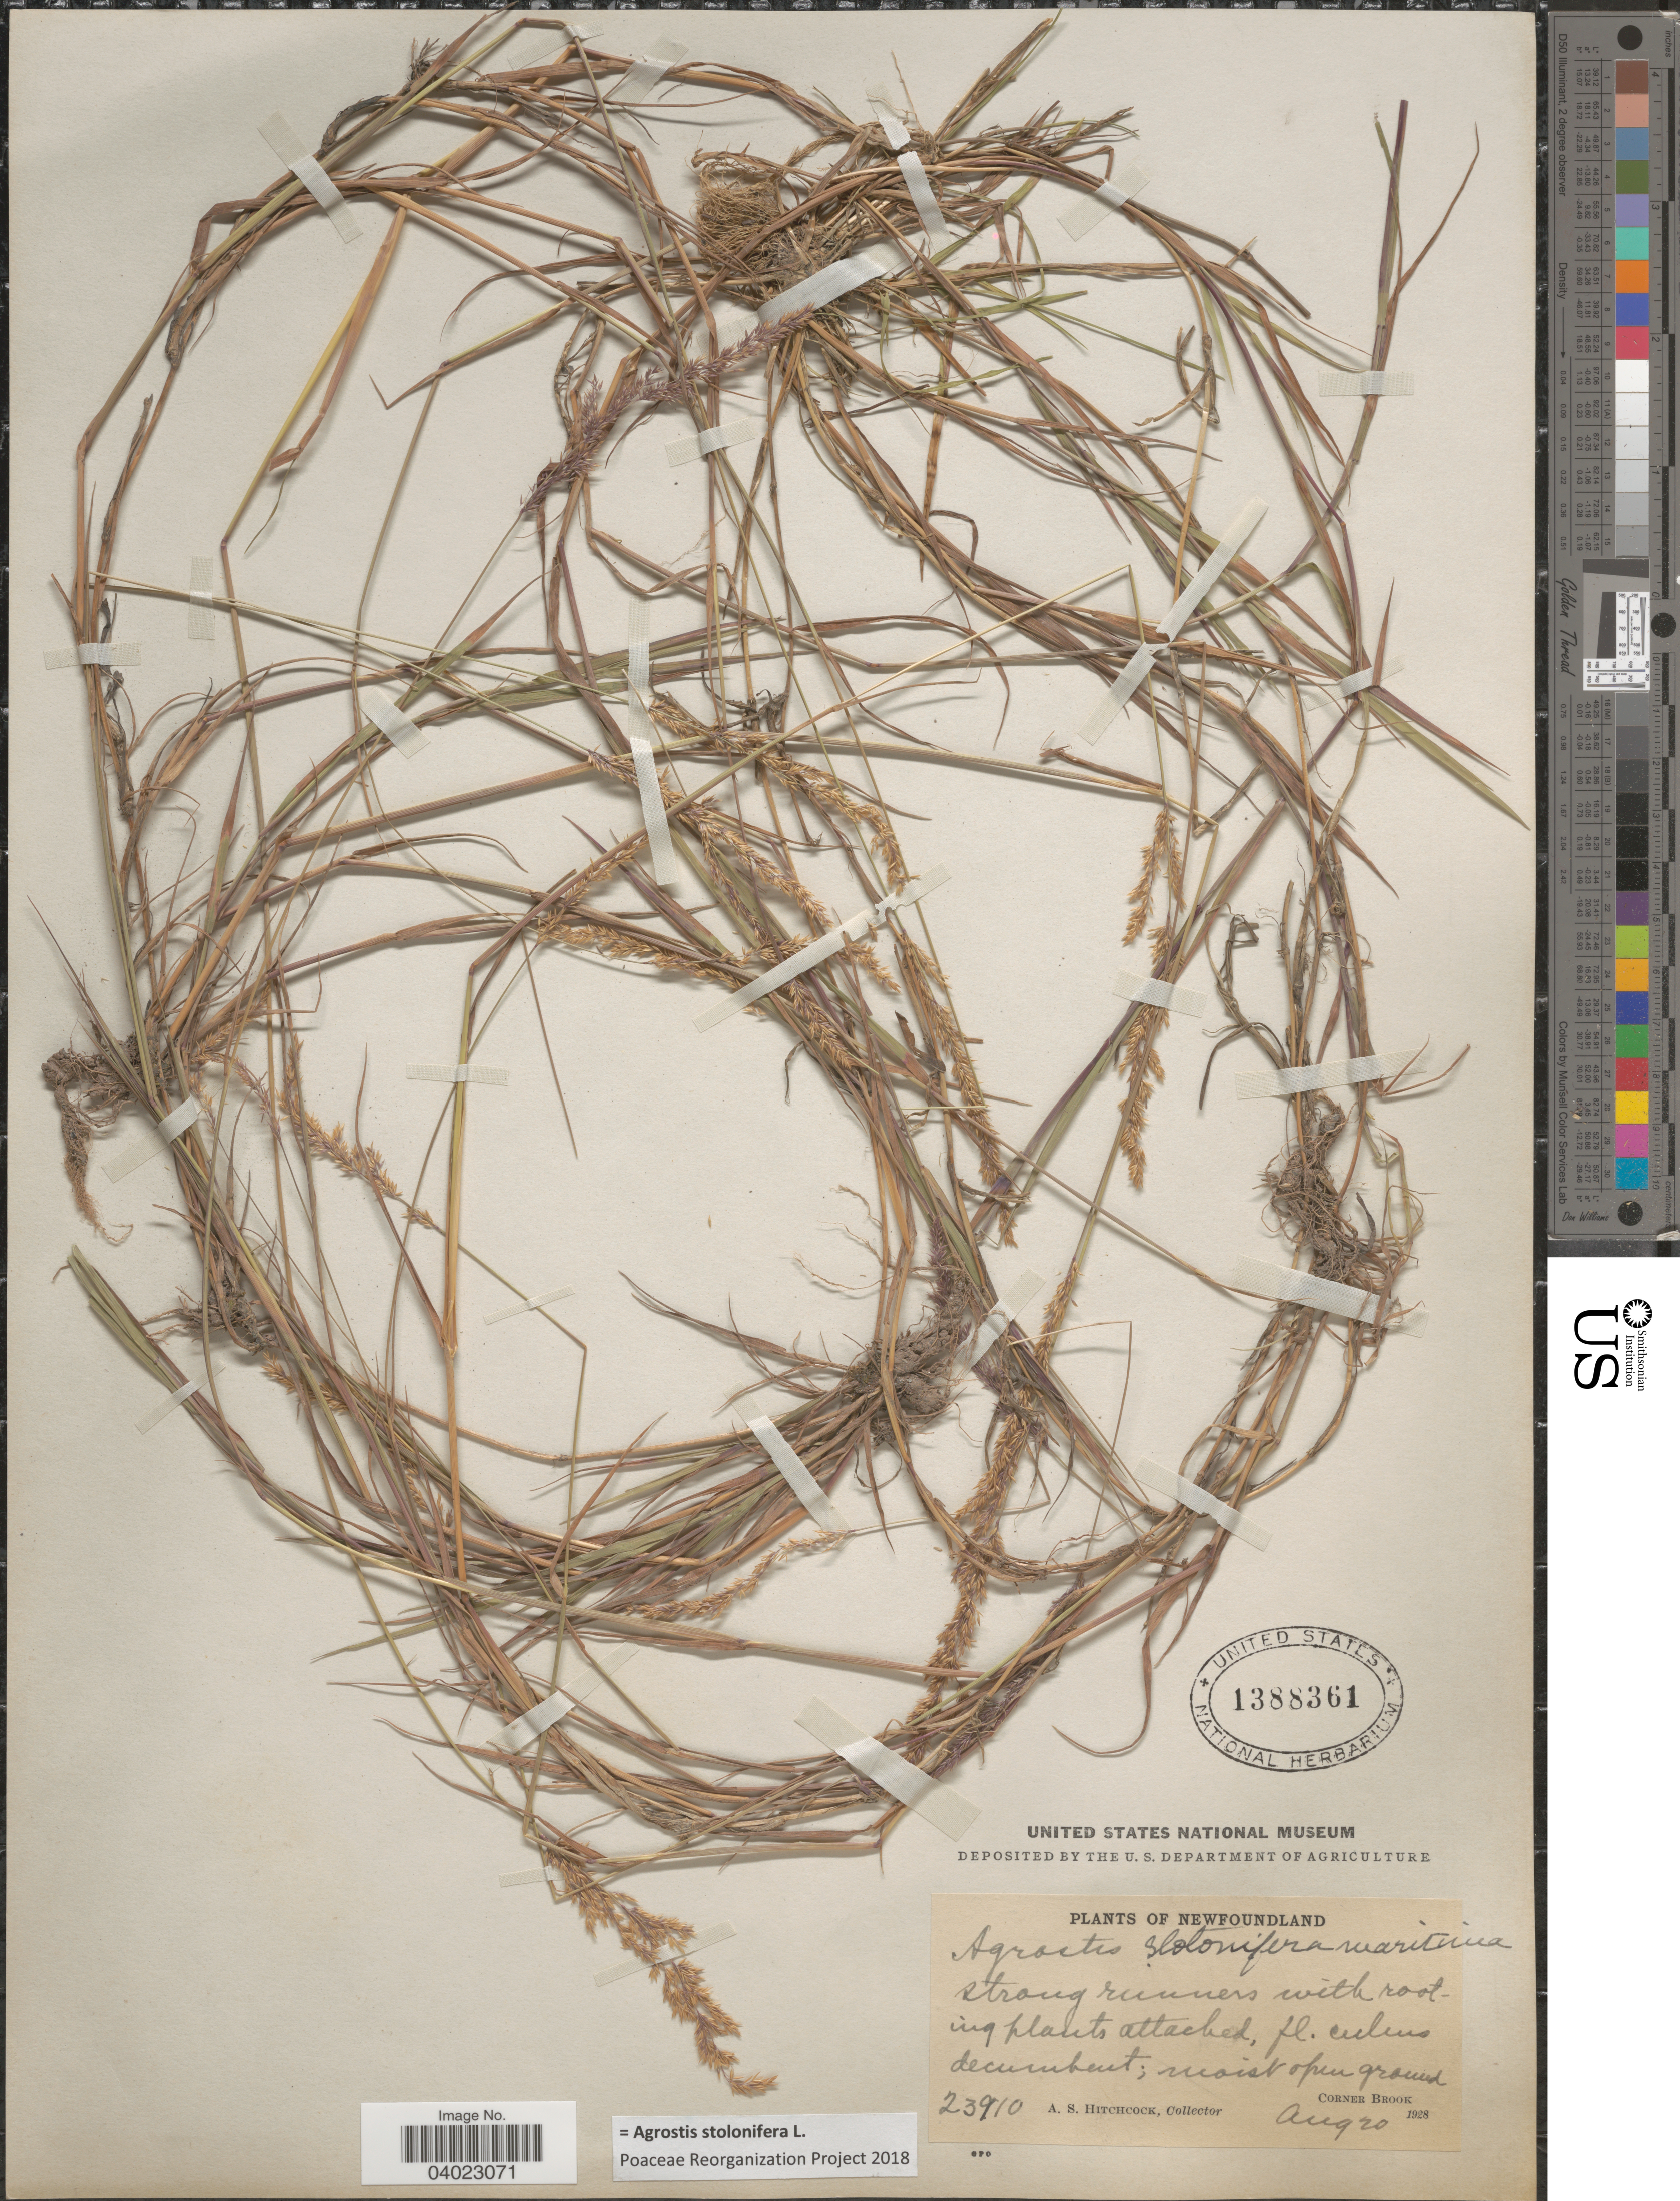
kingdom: Plantae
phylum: Tracheophyta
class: Liliopsida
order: Poales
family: Poaceae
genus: Agrostis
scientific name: Agrostis stolonifera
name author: L.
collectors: A. S. Hitchcock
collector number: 23910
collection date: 1928-08-20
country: Canada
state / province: Newfoundland and Labrador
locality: Corner Brook.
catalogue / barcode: US 1388361